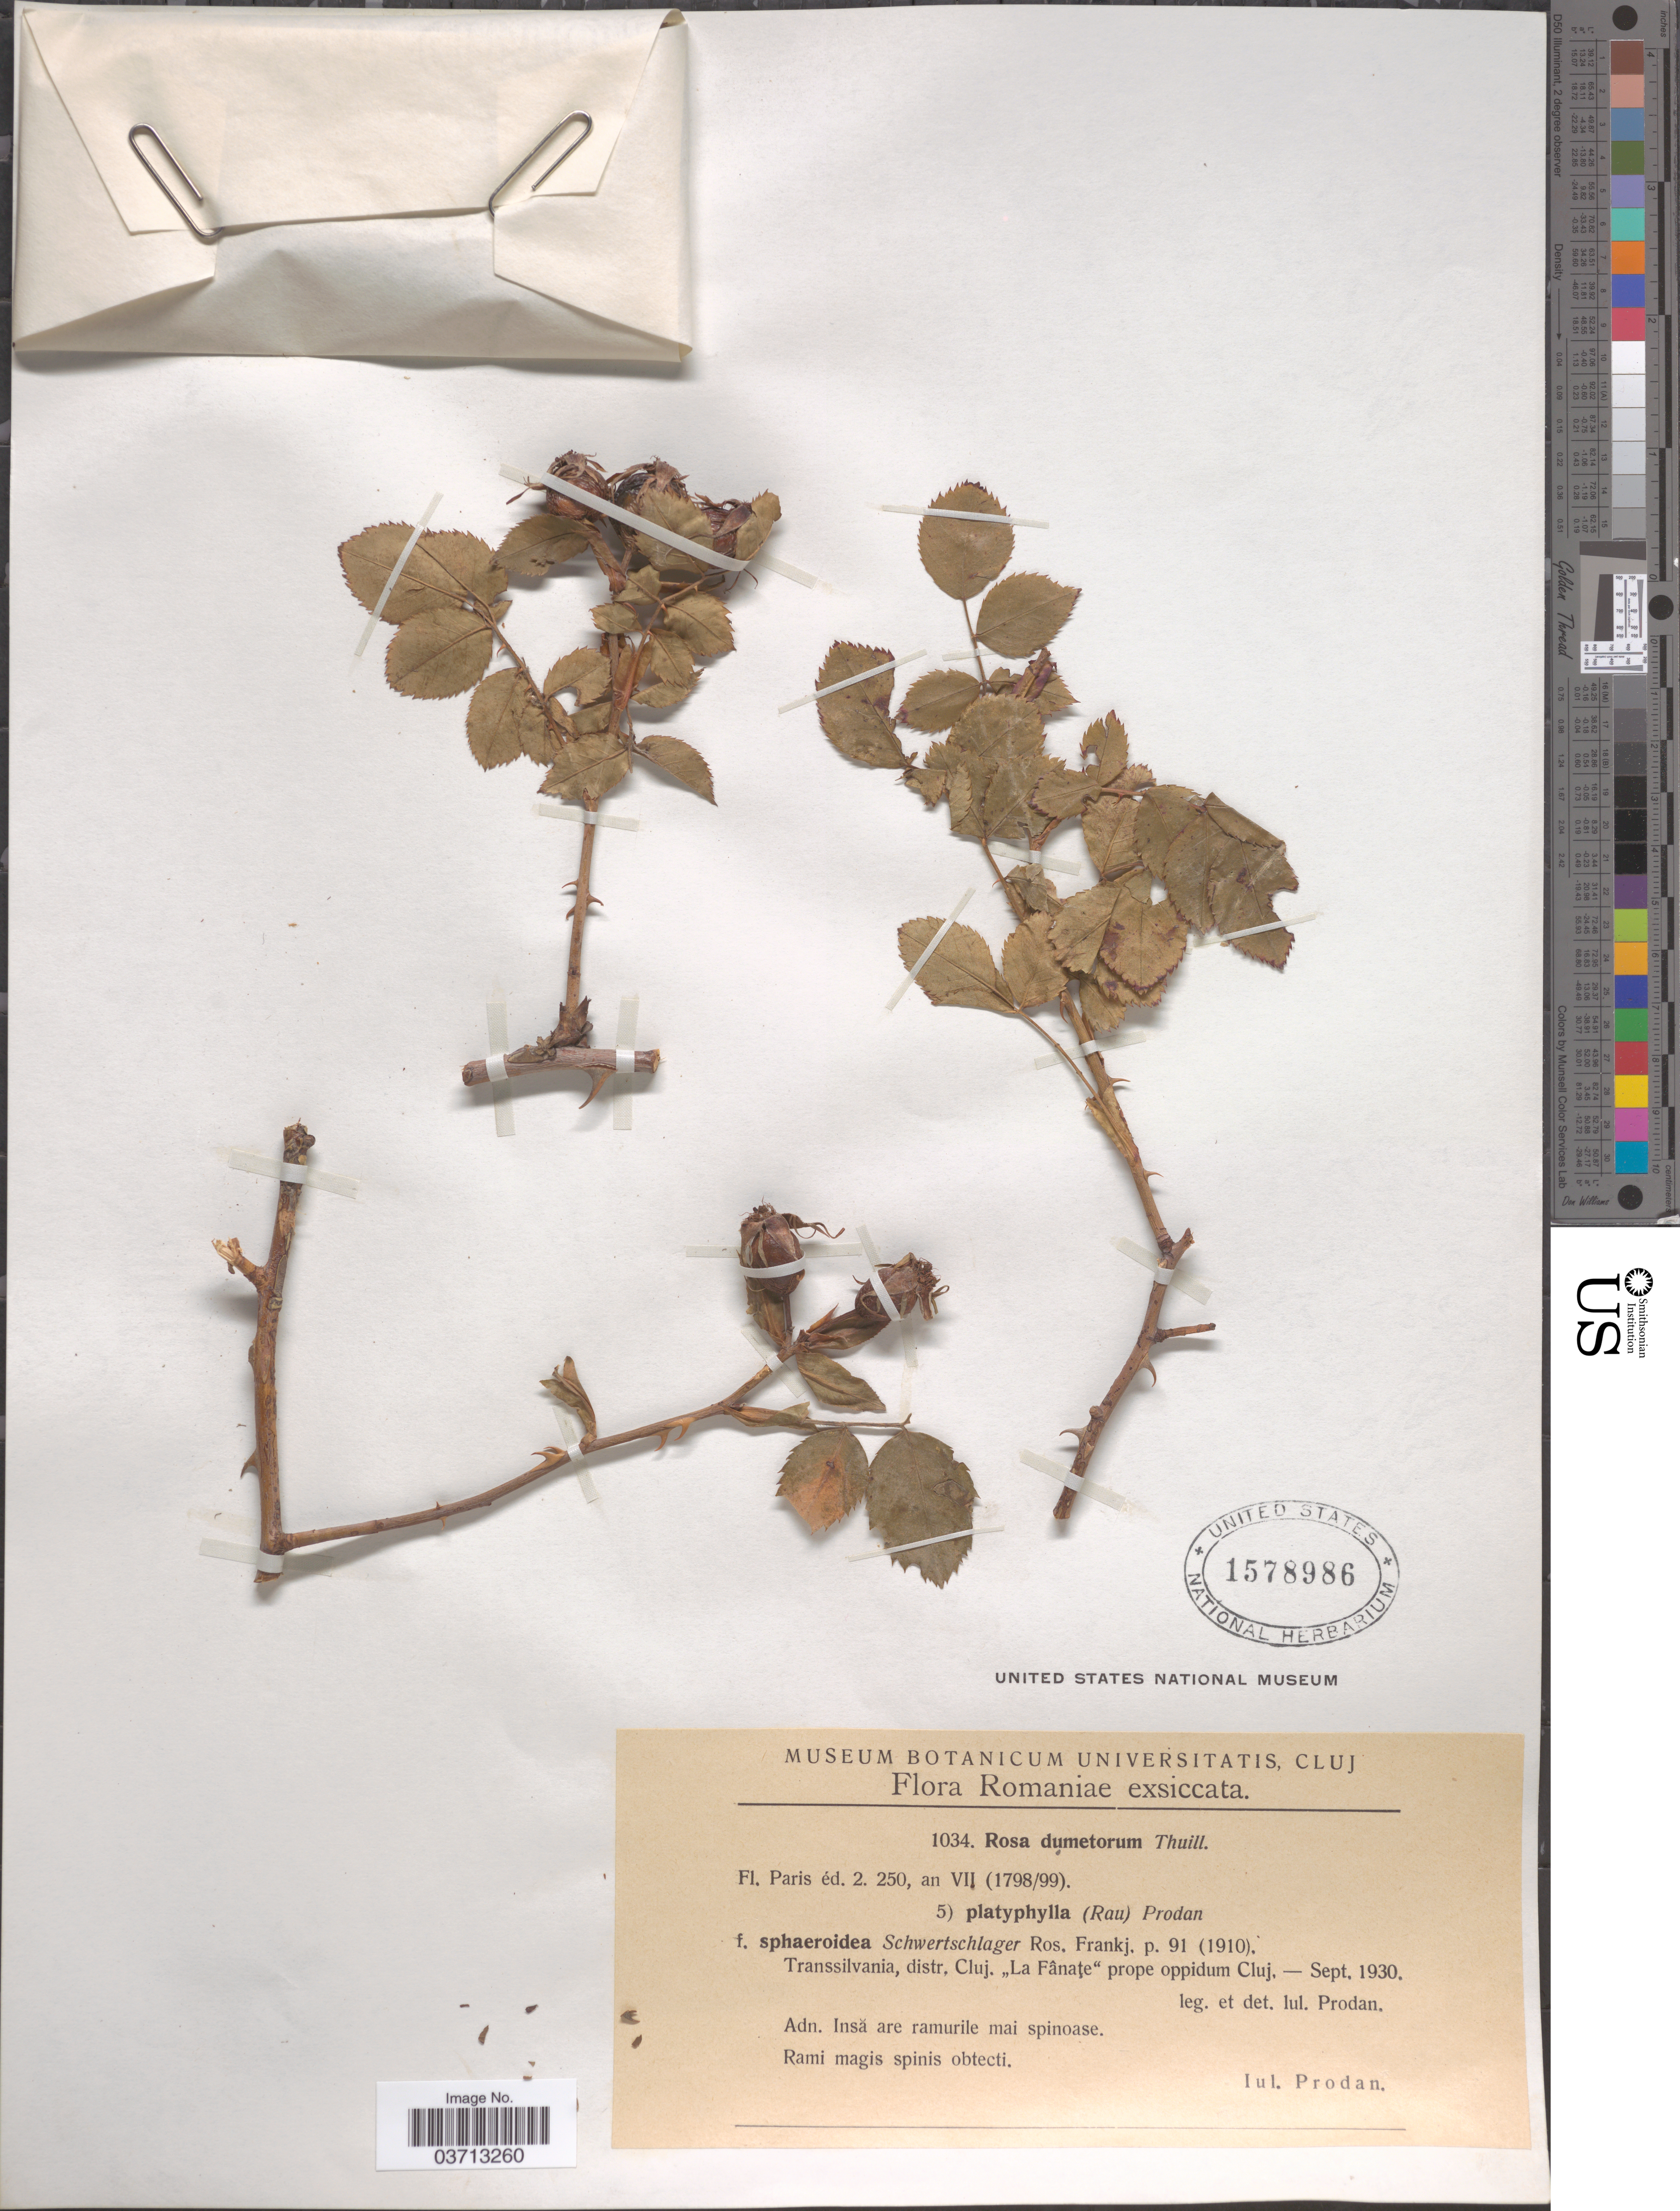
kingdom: Plantae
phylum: Tracheophyta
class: Magnoliopsida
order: Rosales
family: Rosaceae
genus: Rosa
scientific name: Rosa dumetorum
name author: Lange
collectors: J. Prodan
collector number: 1034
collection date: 1930-09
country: Romania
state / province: Cluj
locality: Transsilvania, distr. Cluj. "La Fănăţe" prope oppidum Cluj.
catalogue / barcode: US 1578986